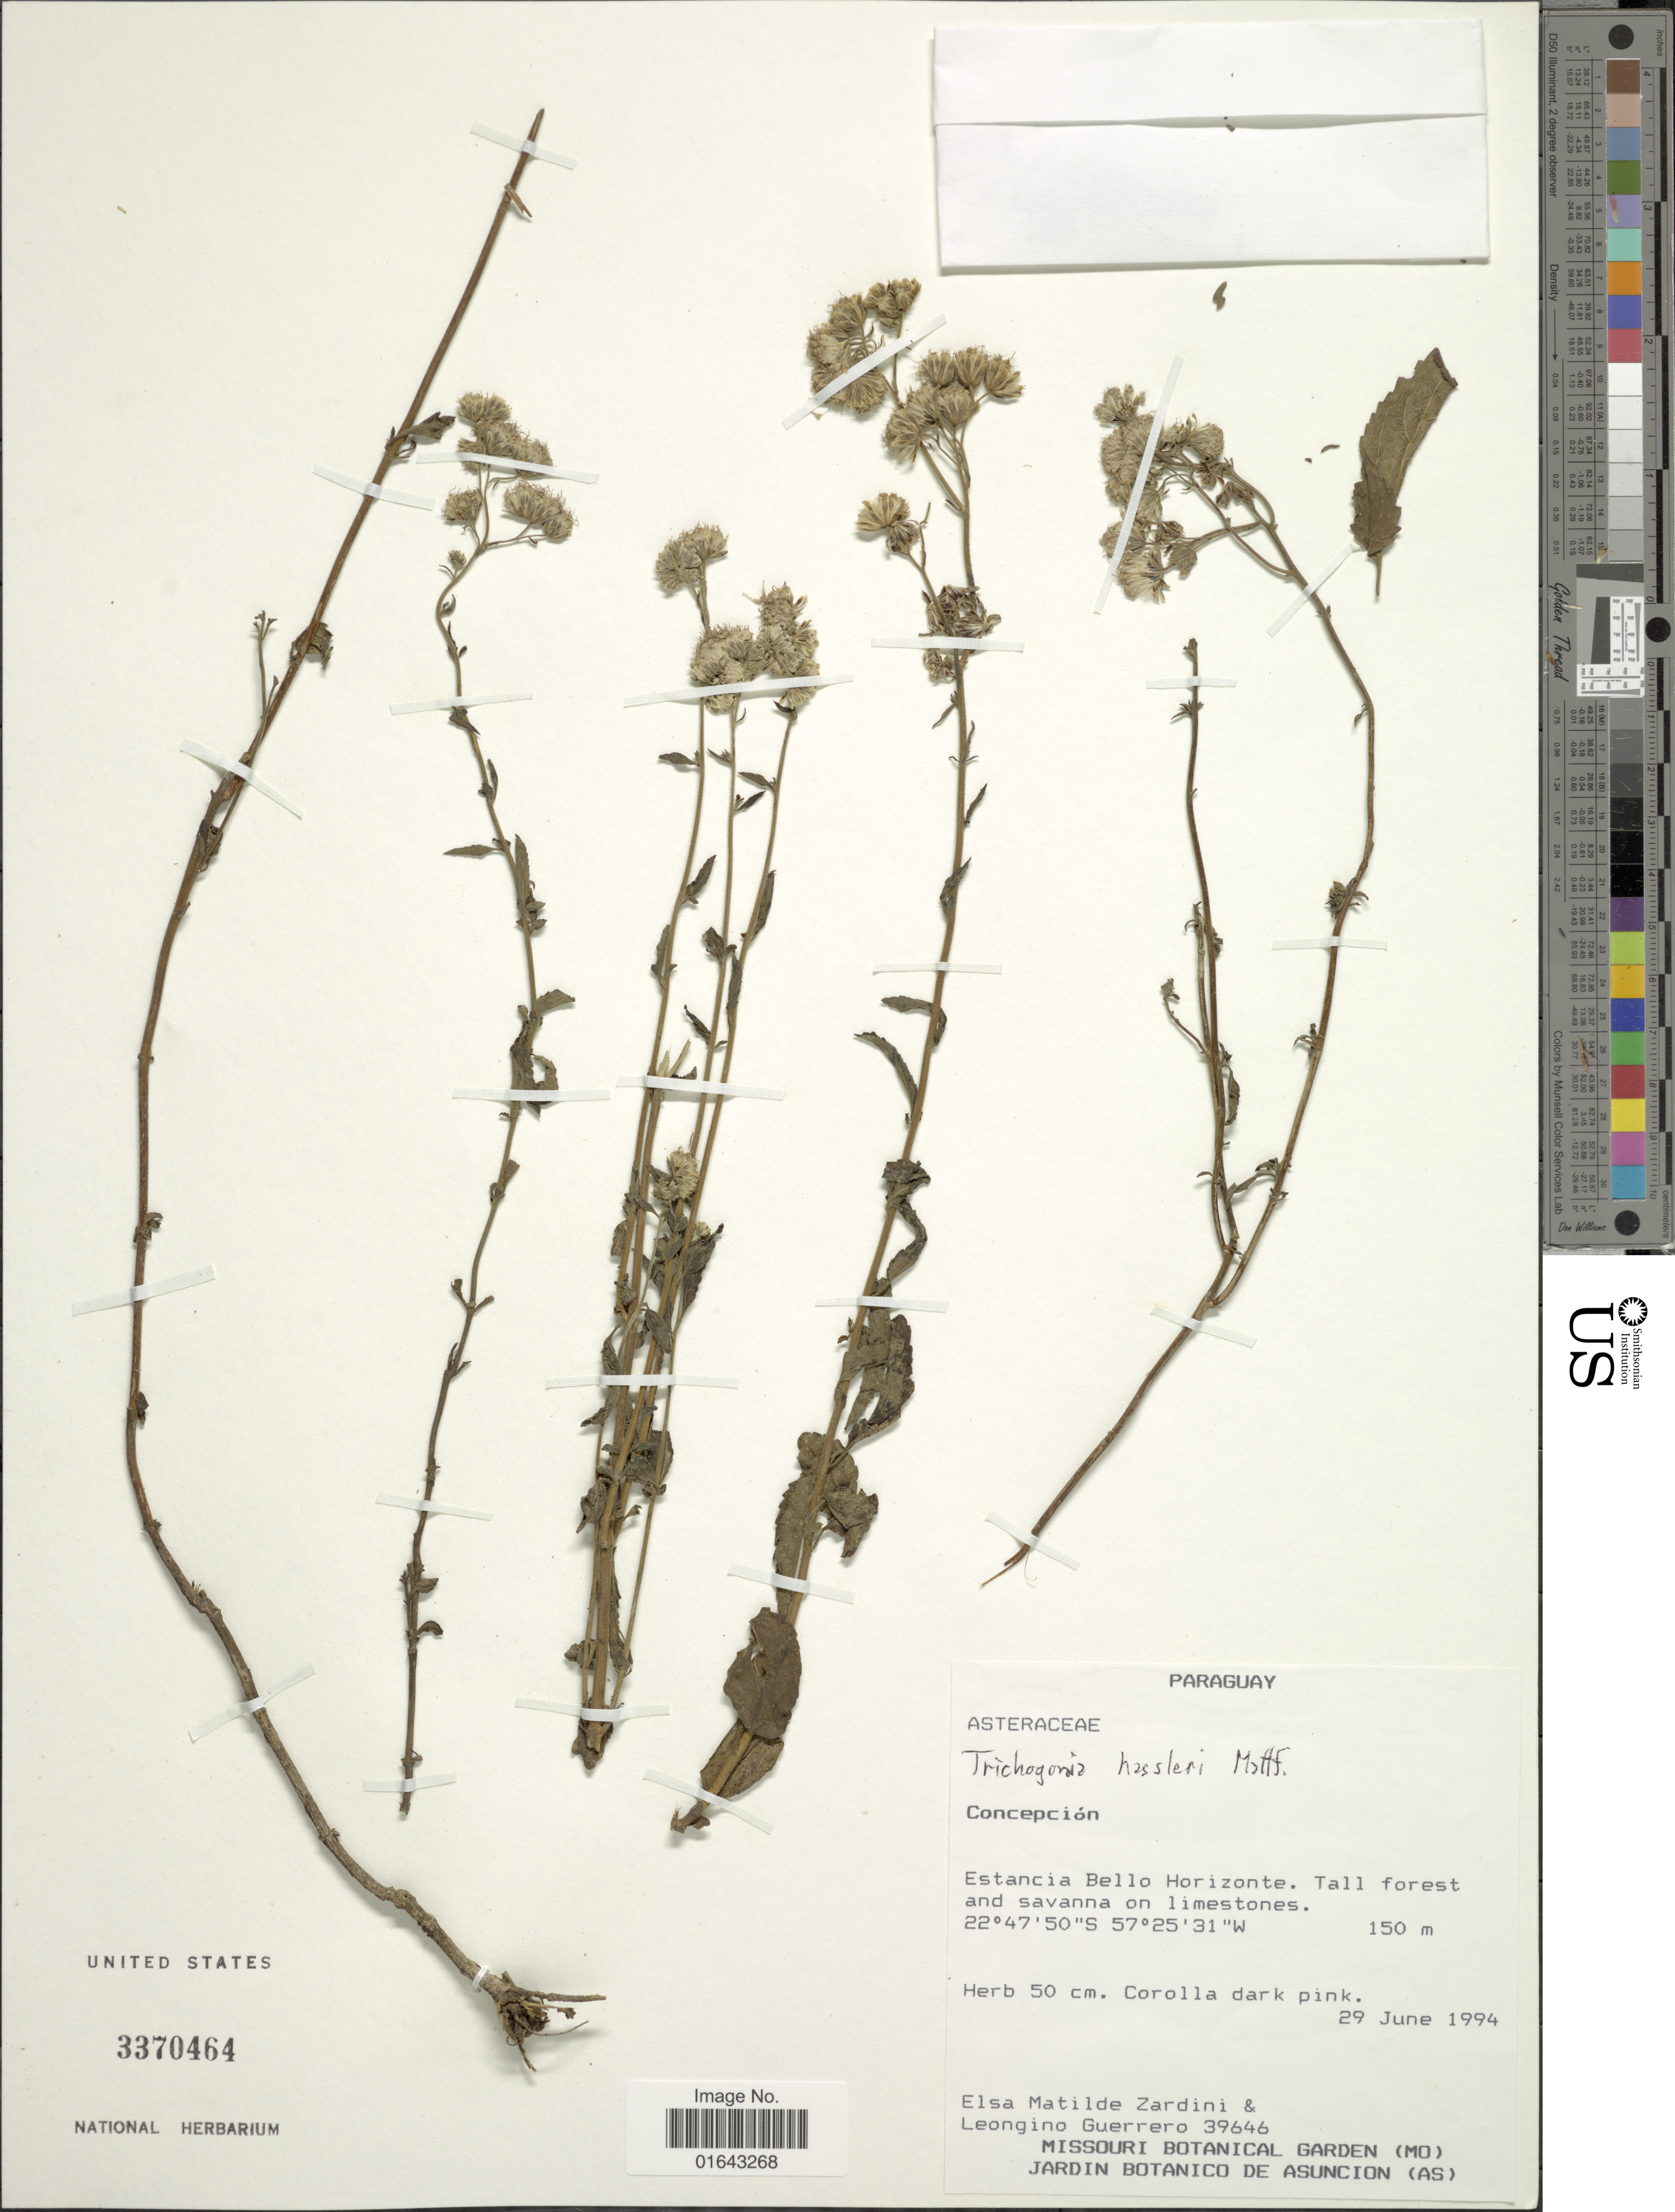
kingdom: Plantae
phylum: Tracheophyta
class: Magnoliopsida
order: Asterales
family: Asteraceae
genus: Trichogonia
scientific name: Trichogonia hassleri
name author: Mattf. in Pilg.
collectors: E. M. Zardini & L. Guerrero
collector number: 39646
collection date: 1994-06-29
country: Paraguay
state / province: Concepcion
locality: Concepción. Estancia Bello Horizonte.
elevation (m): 150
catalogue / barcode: US 3370464